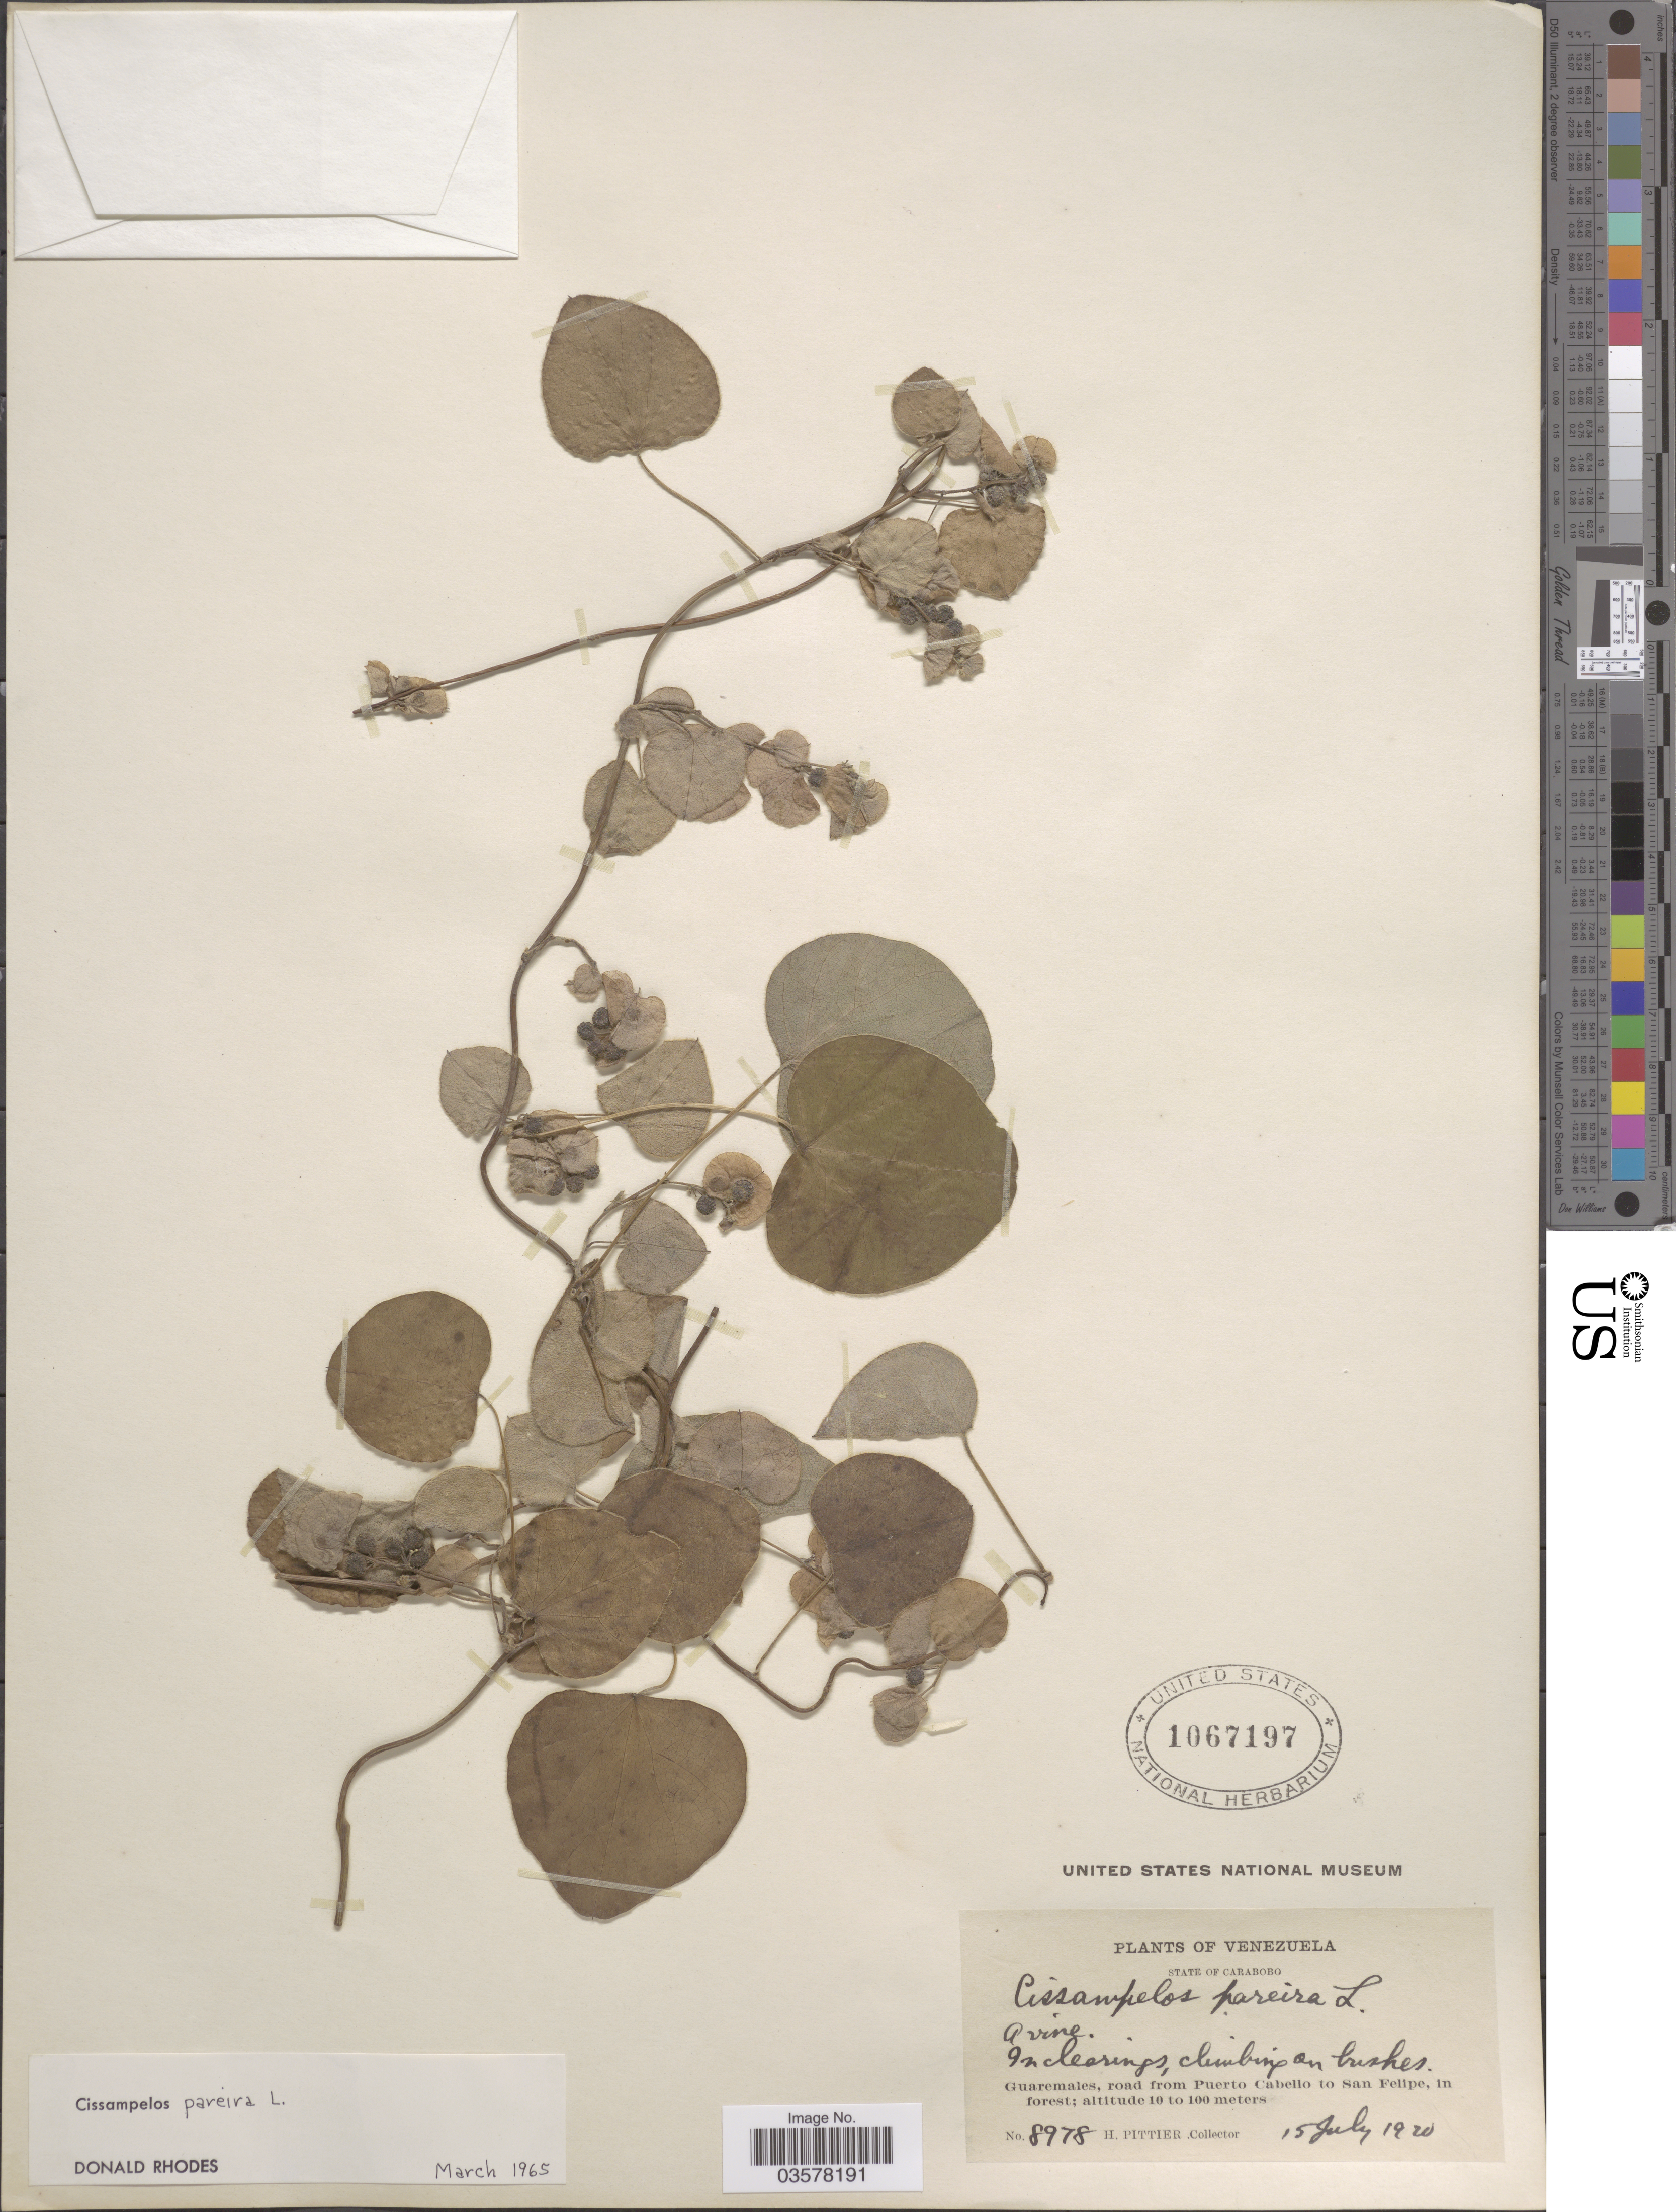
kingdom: Plantae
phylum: Tracheophyta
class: Magnoliopsida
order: Ranunculales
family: Menispermaceae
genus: Cissampelos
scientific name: Cissampelos pareira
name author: L.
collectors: H. F. Pittier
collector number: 8978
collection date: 1920-07-15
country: Venezuela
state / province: Carabobo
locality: Guaremales, road from Puerto Cabello to San Felipe, in forest.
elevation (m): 10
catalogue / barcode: US 1067197